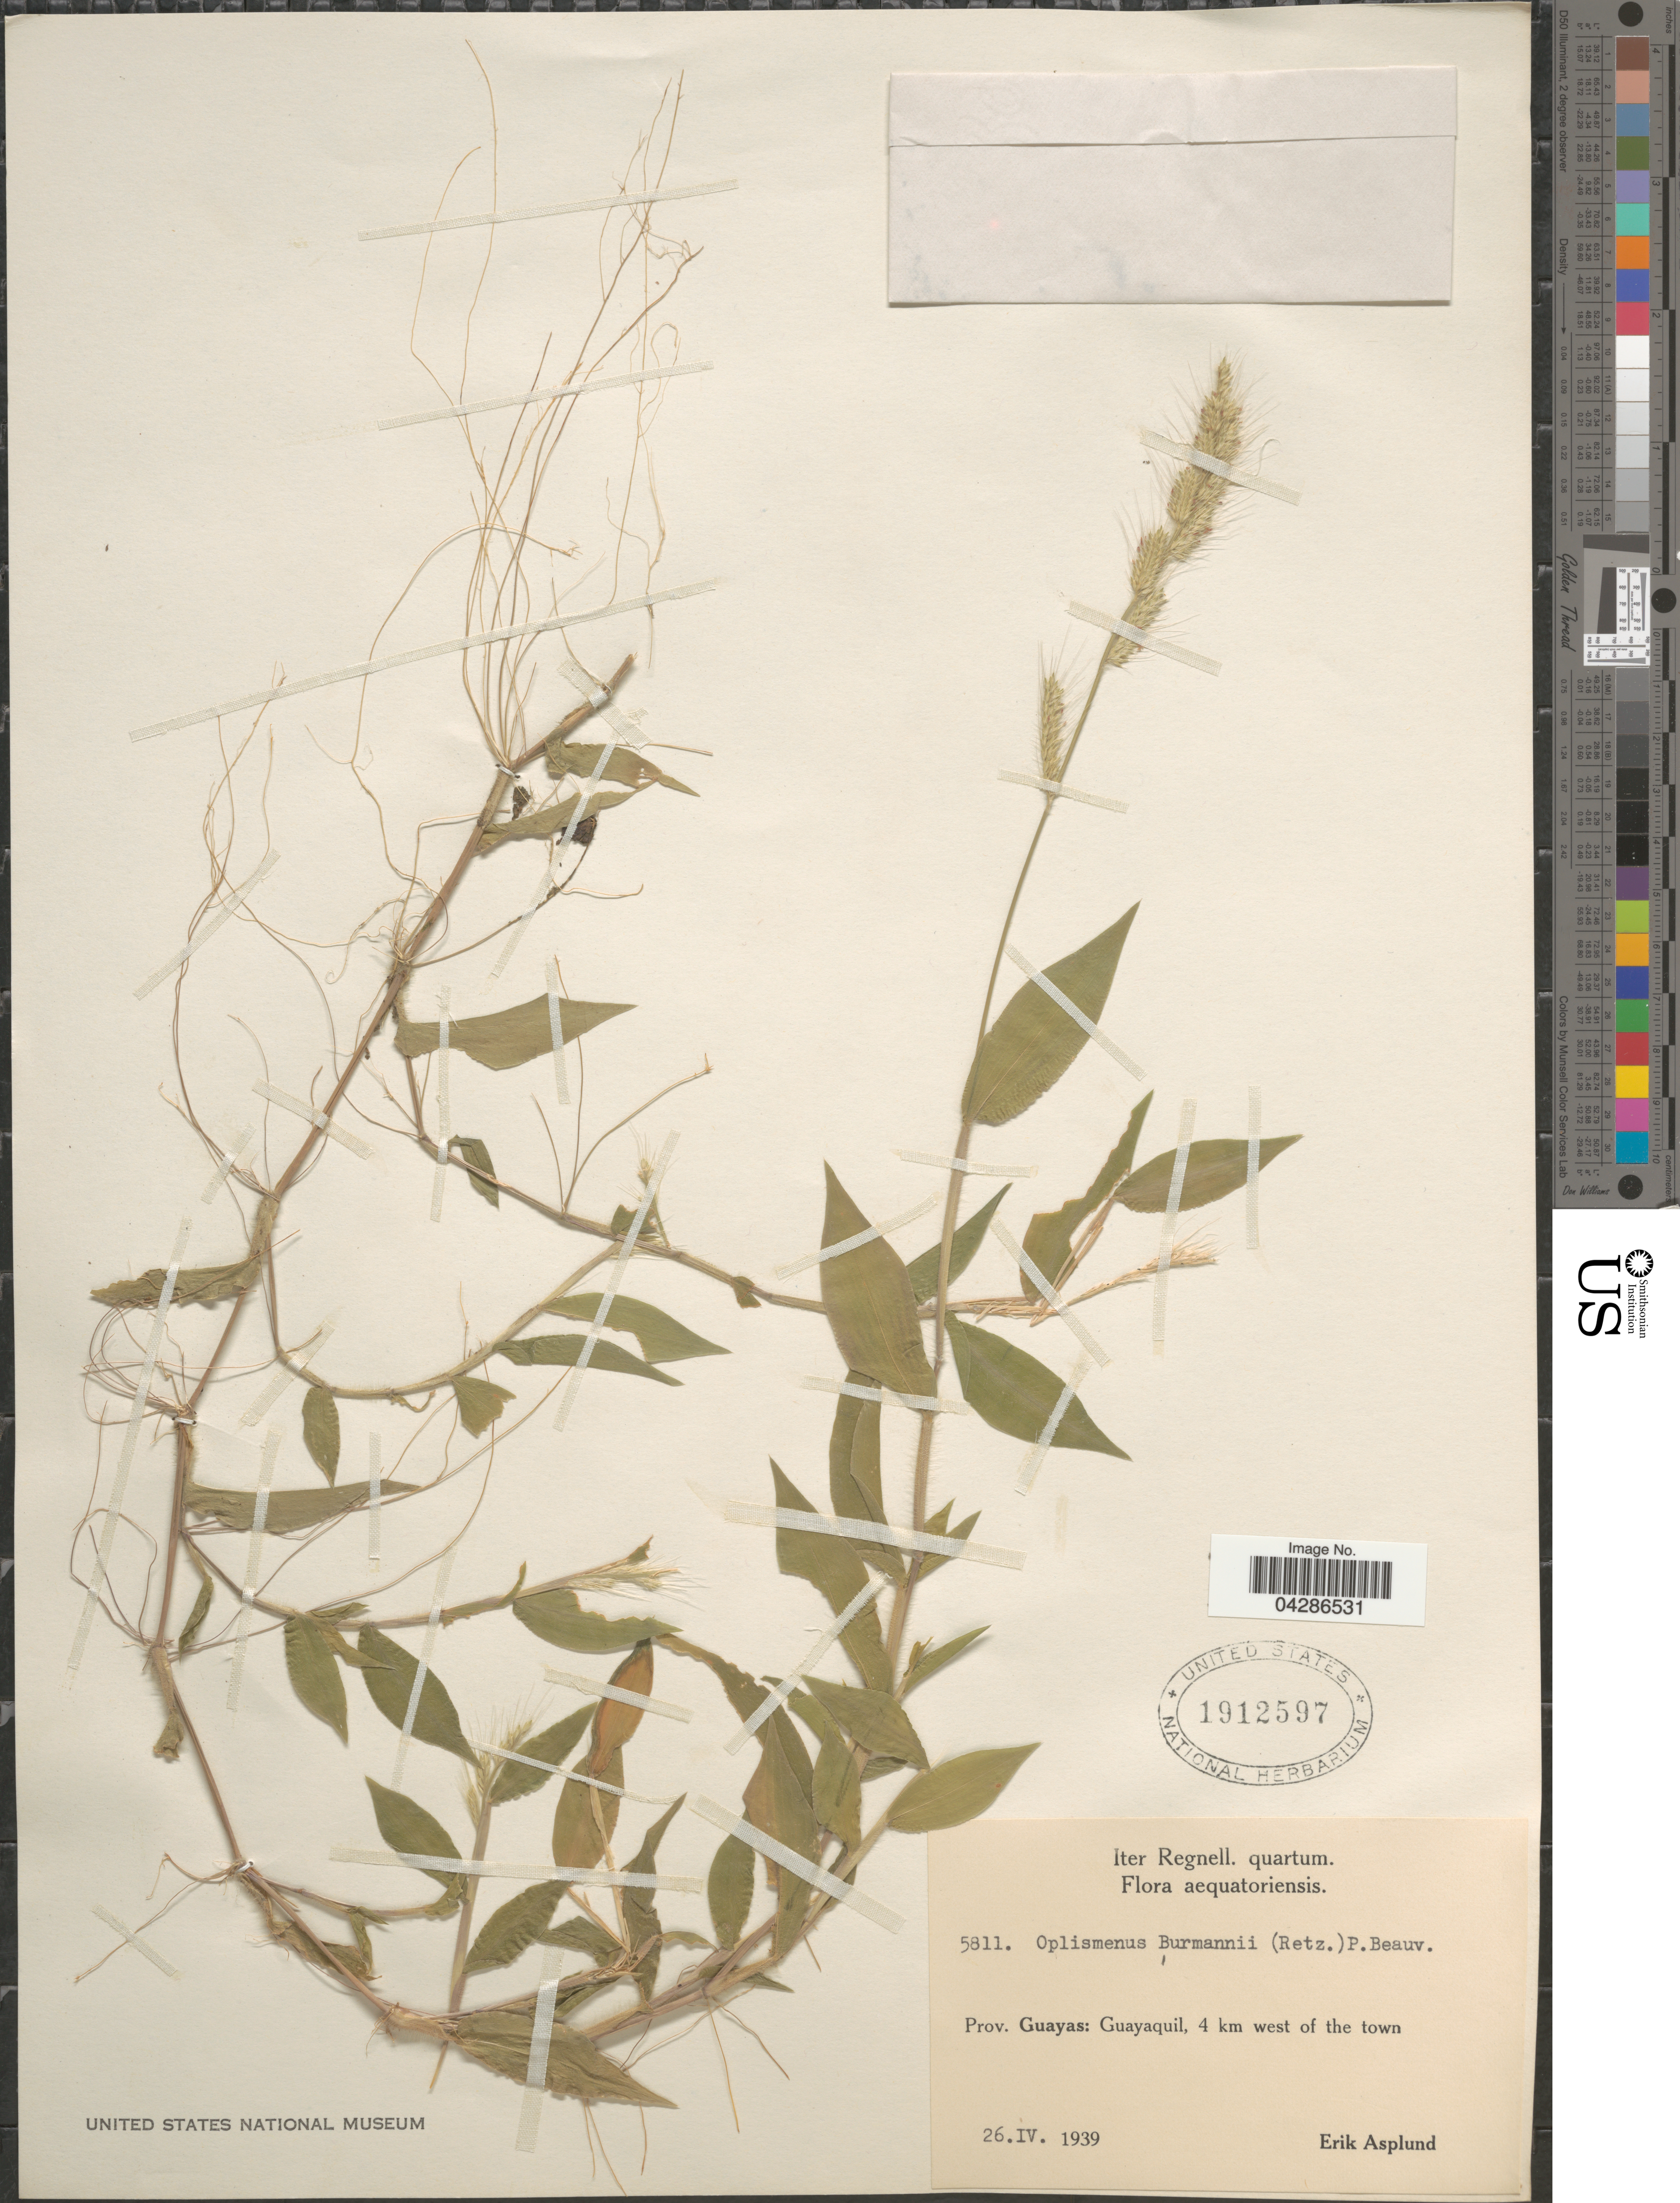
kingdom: Plantae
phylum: Tracheophyta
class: Liliopsida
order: Poales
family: Poaceae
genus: Oplismenus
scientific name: Oplismenus burmannii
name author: (Retz.) P. Beauv.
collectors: E. Asplund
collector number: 5811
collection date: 1939-04-26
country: Ecuador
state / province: Guayas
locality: Iter Regnell. quartum. Aequatoriensis. Guayaquil, 4 km west of the town.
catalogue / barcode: US 1912597